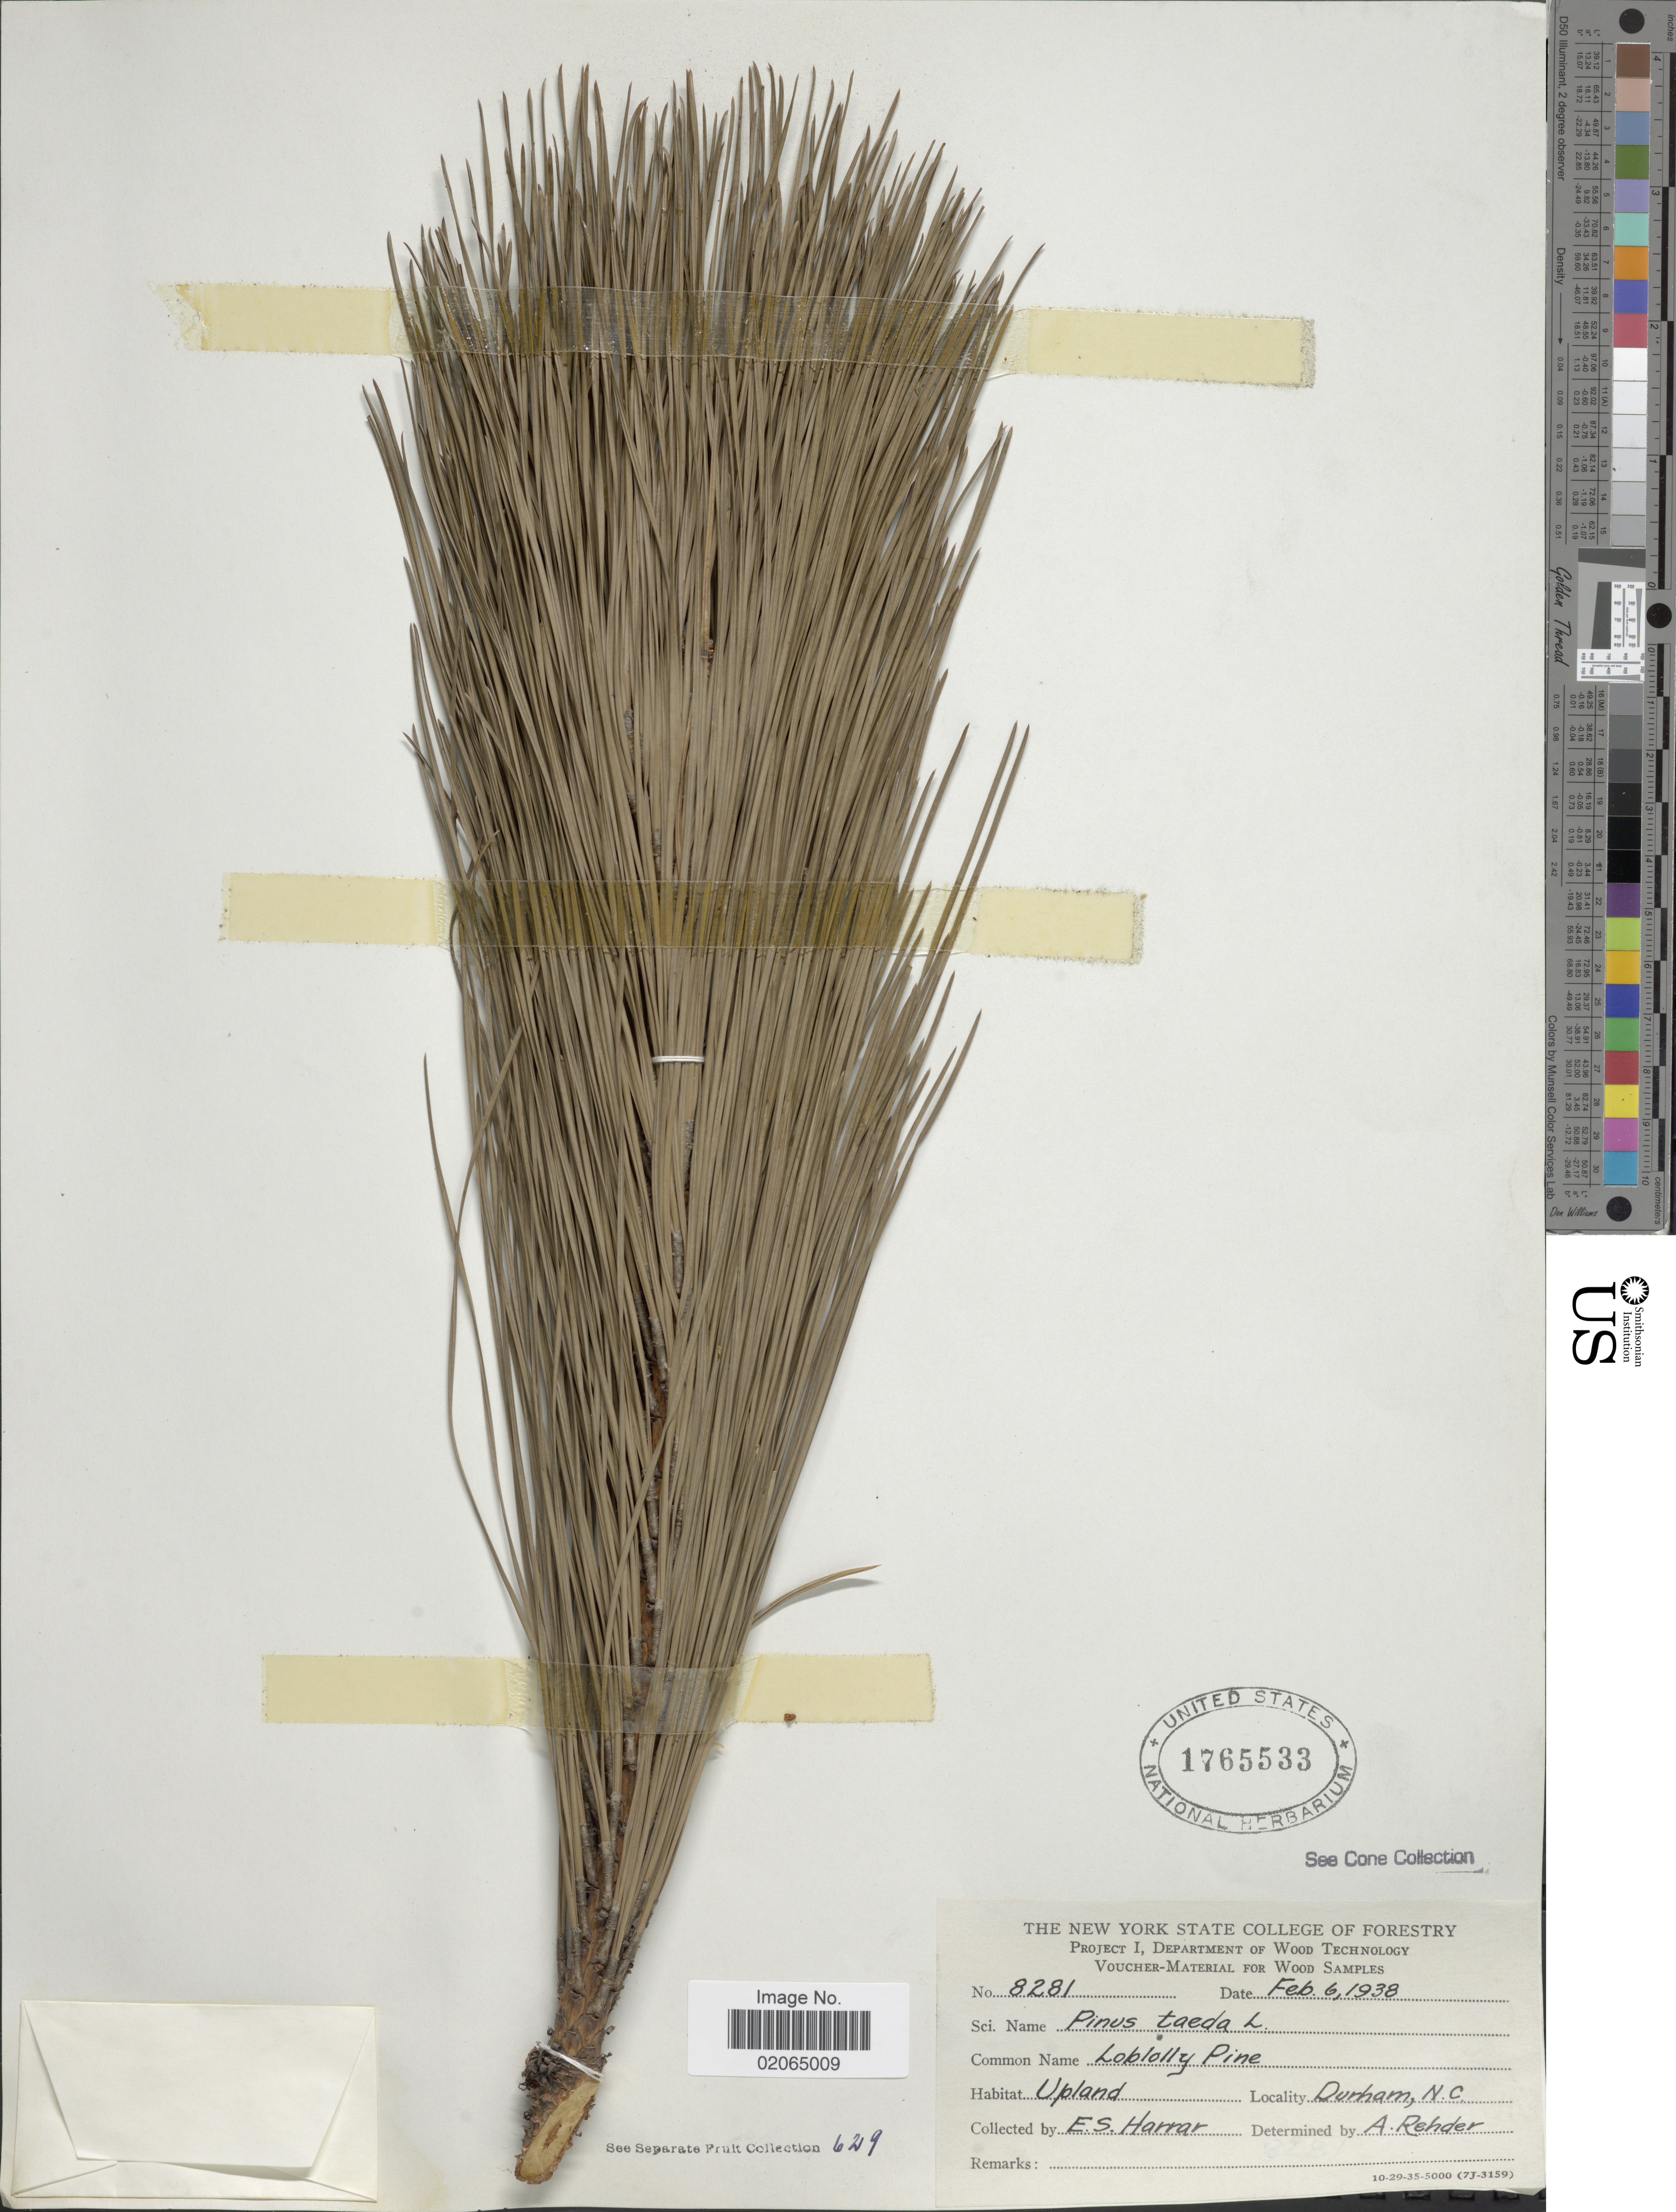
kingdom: Plantae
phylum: Tracheophyta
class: Pinopsida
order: Pinales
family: Pinaceae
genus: Pinus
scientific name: Pinus taeda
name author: L.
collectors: E. Harrar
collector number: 8281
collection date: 1938-02-06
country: United States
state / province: North Carolina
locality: Durham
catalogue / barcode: US 1765533